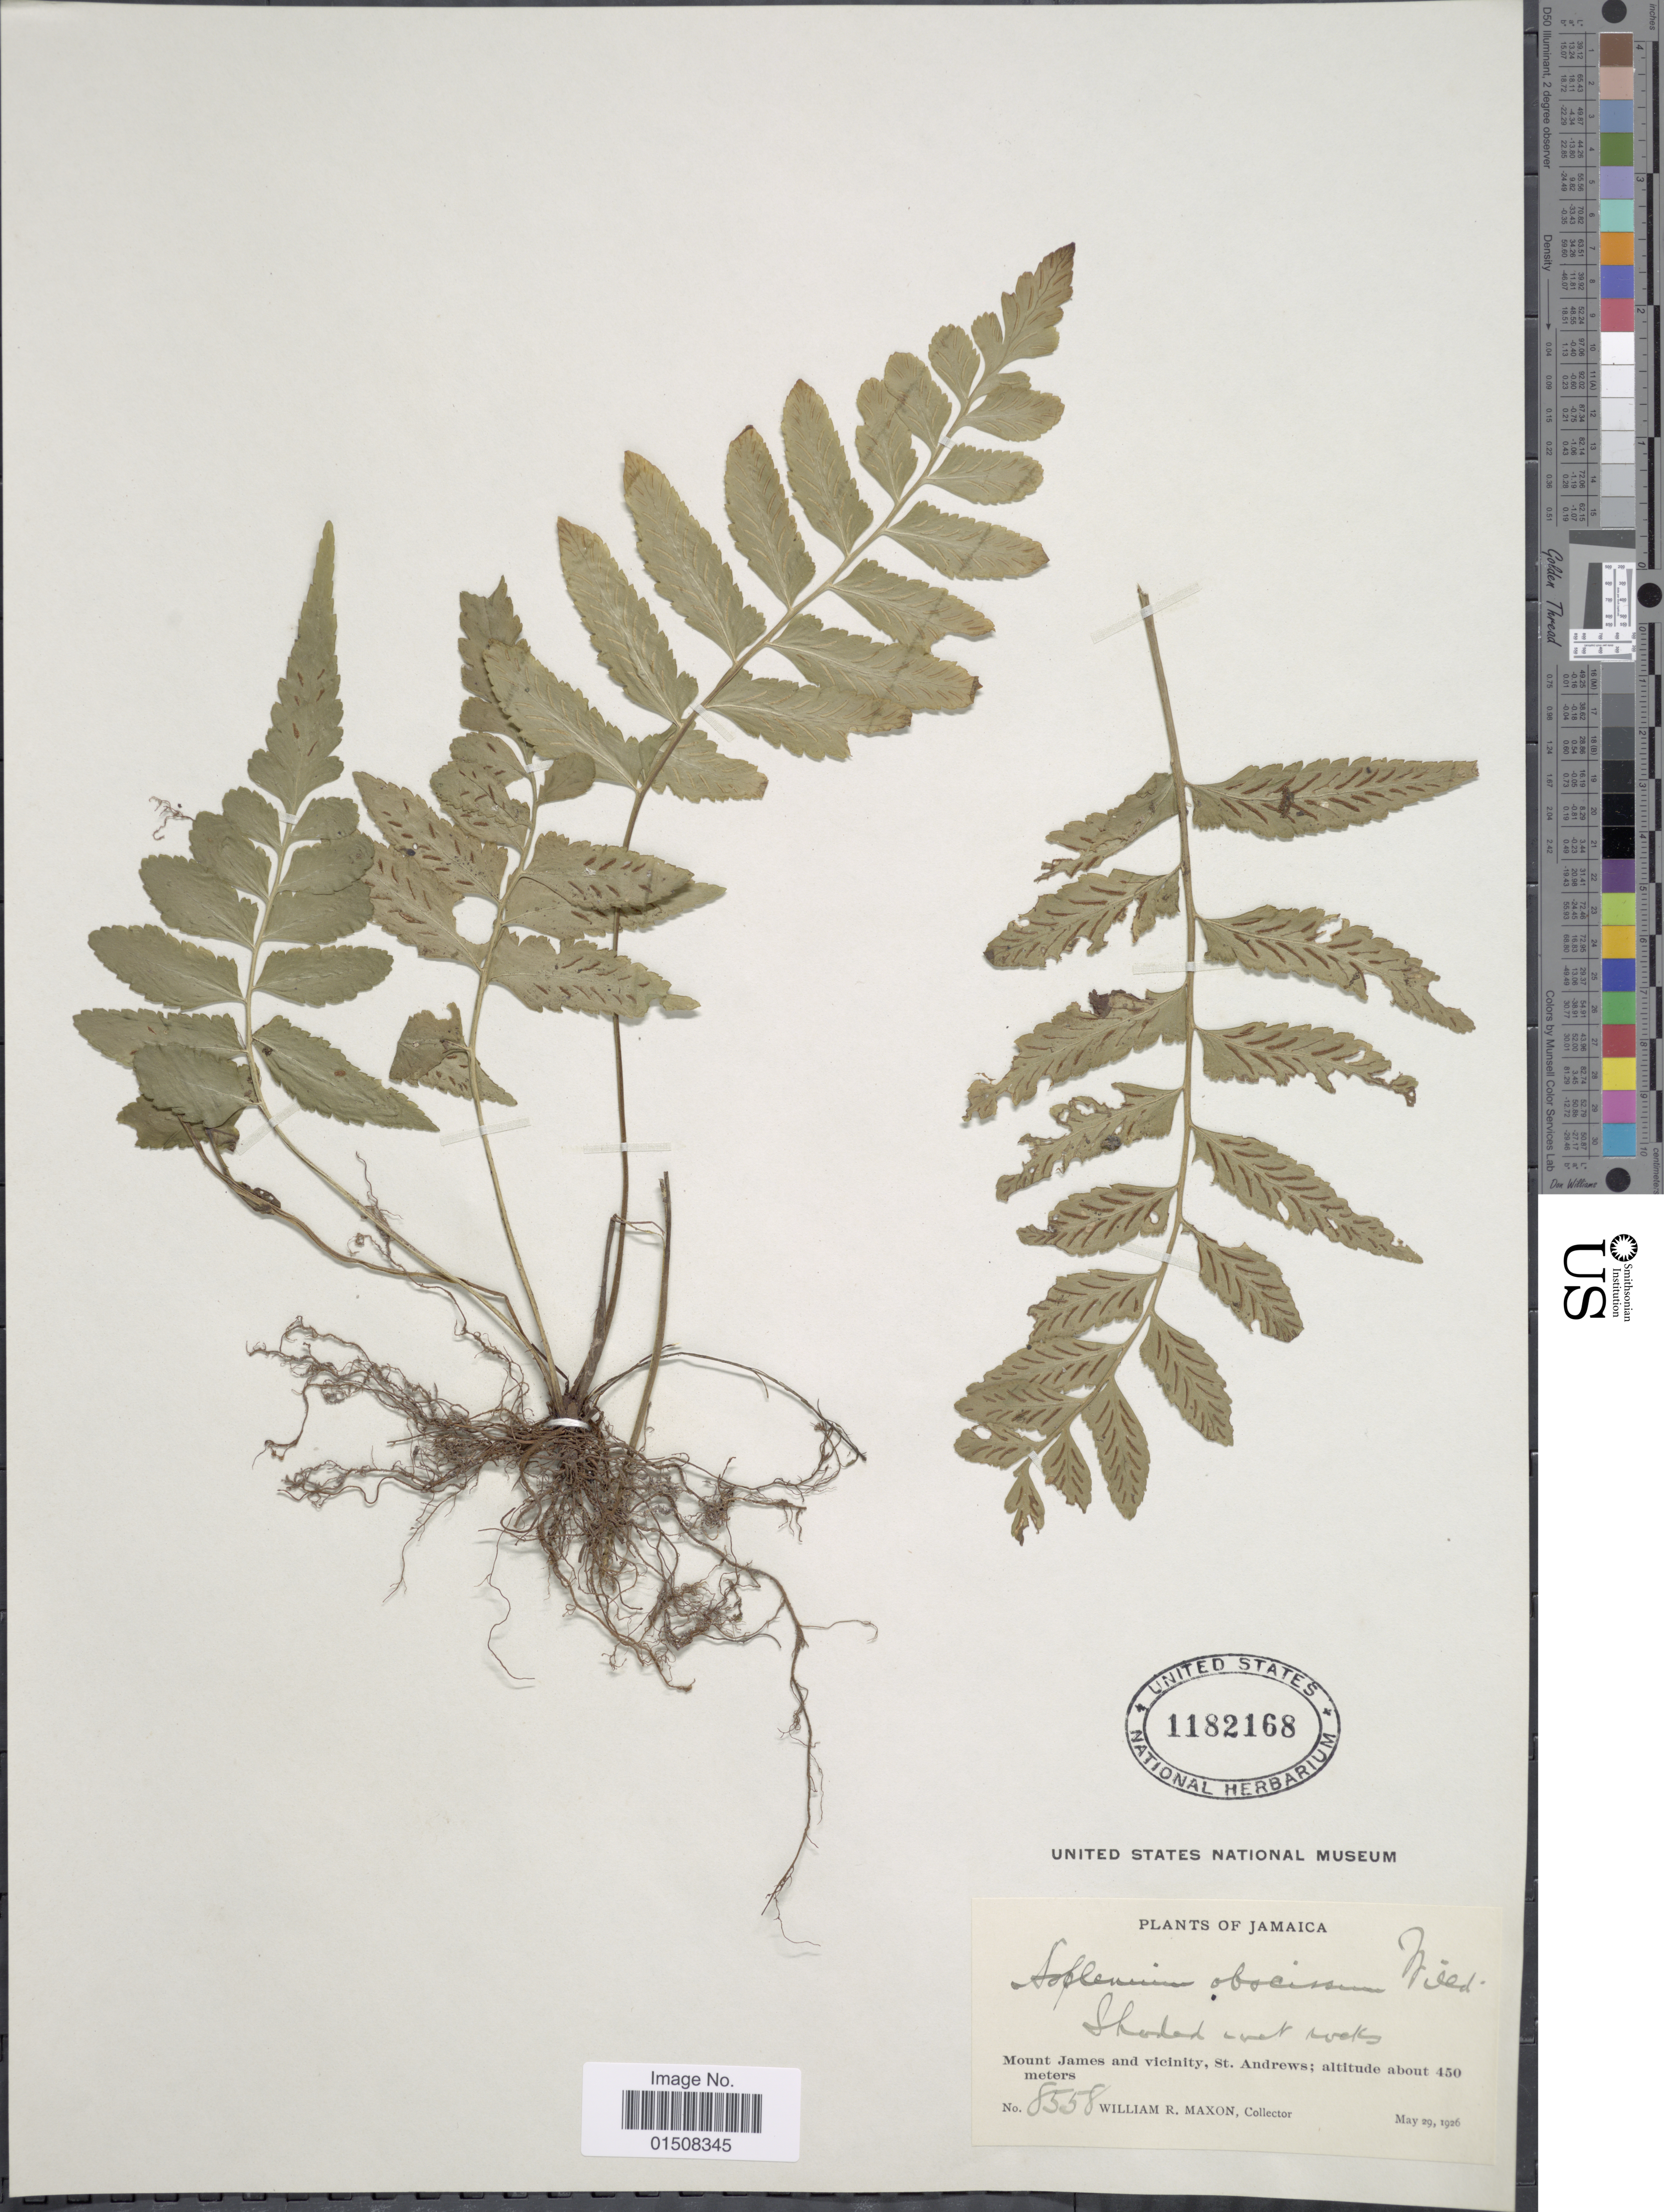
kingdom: Plantae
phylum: Tracheophyta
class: Polypodiopsida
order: Polypodiales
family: Aspleniaceae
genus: Asplenium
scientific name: Asplenium abscissum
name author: Willd.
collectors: W. R. Maxon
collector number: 8558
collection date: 1926-05-29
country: Jamaica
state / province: Saint Andrew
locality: Mount James and vicinity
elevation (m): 450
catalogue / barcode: US 1182168